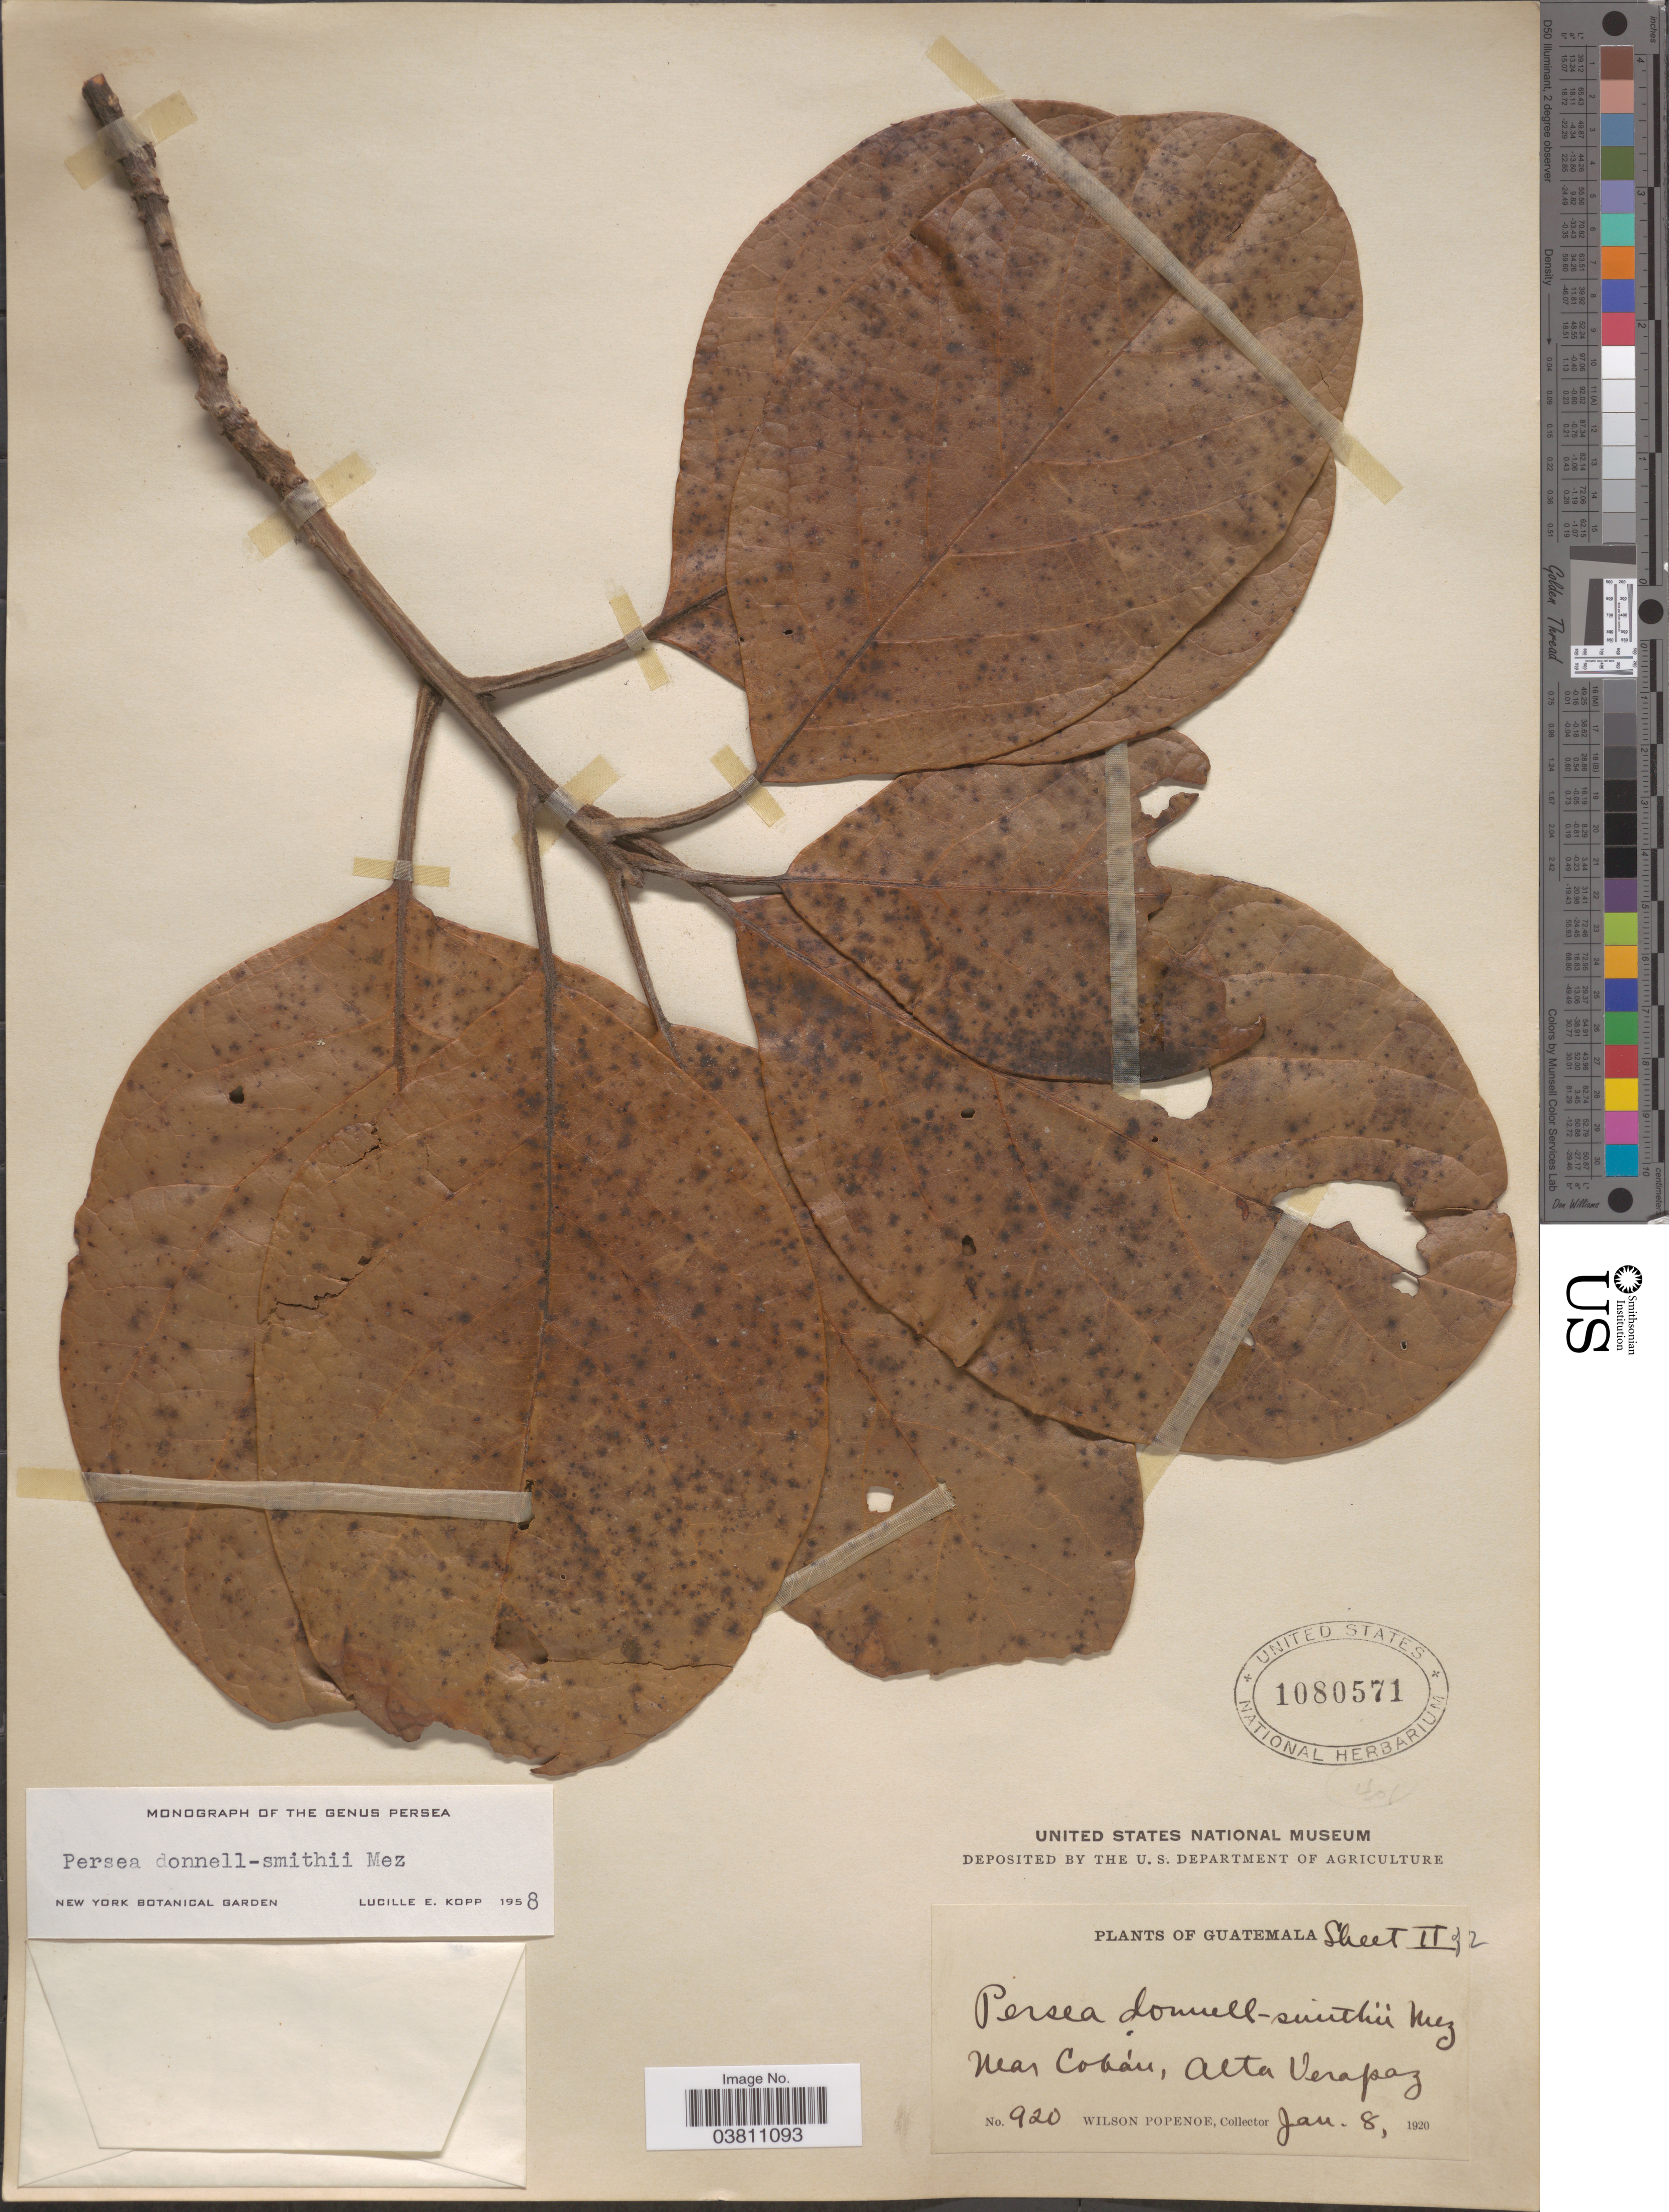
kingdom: Plantae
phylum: Tracheophyta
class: Magnoliopsida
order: Laurales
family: Lauraceae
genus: Persea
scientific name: Persea donnell-smithii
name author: Mez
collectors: F. Popenoe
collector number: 920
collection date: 1920-01-08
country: Guatemala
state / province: Alta Verapaz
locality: Near Cobán.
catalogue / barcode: US 1080571